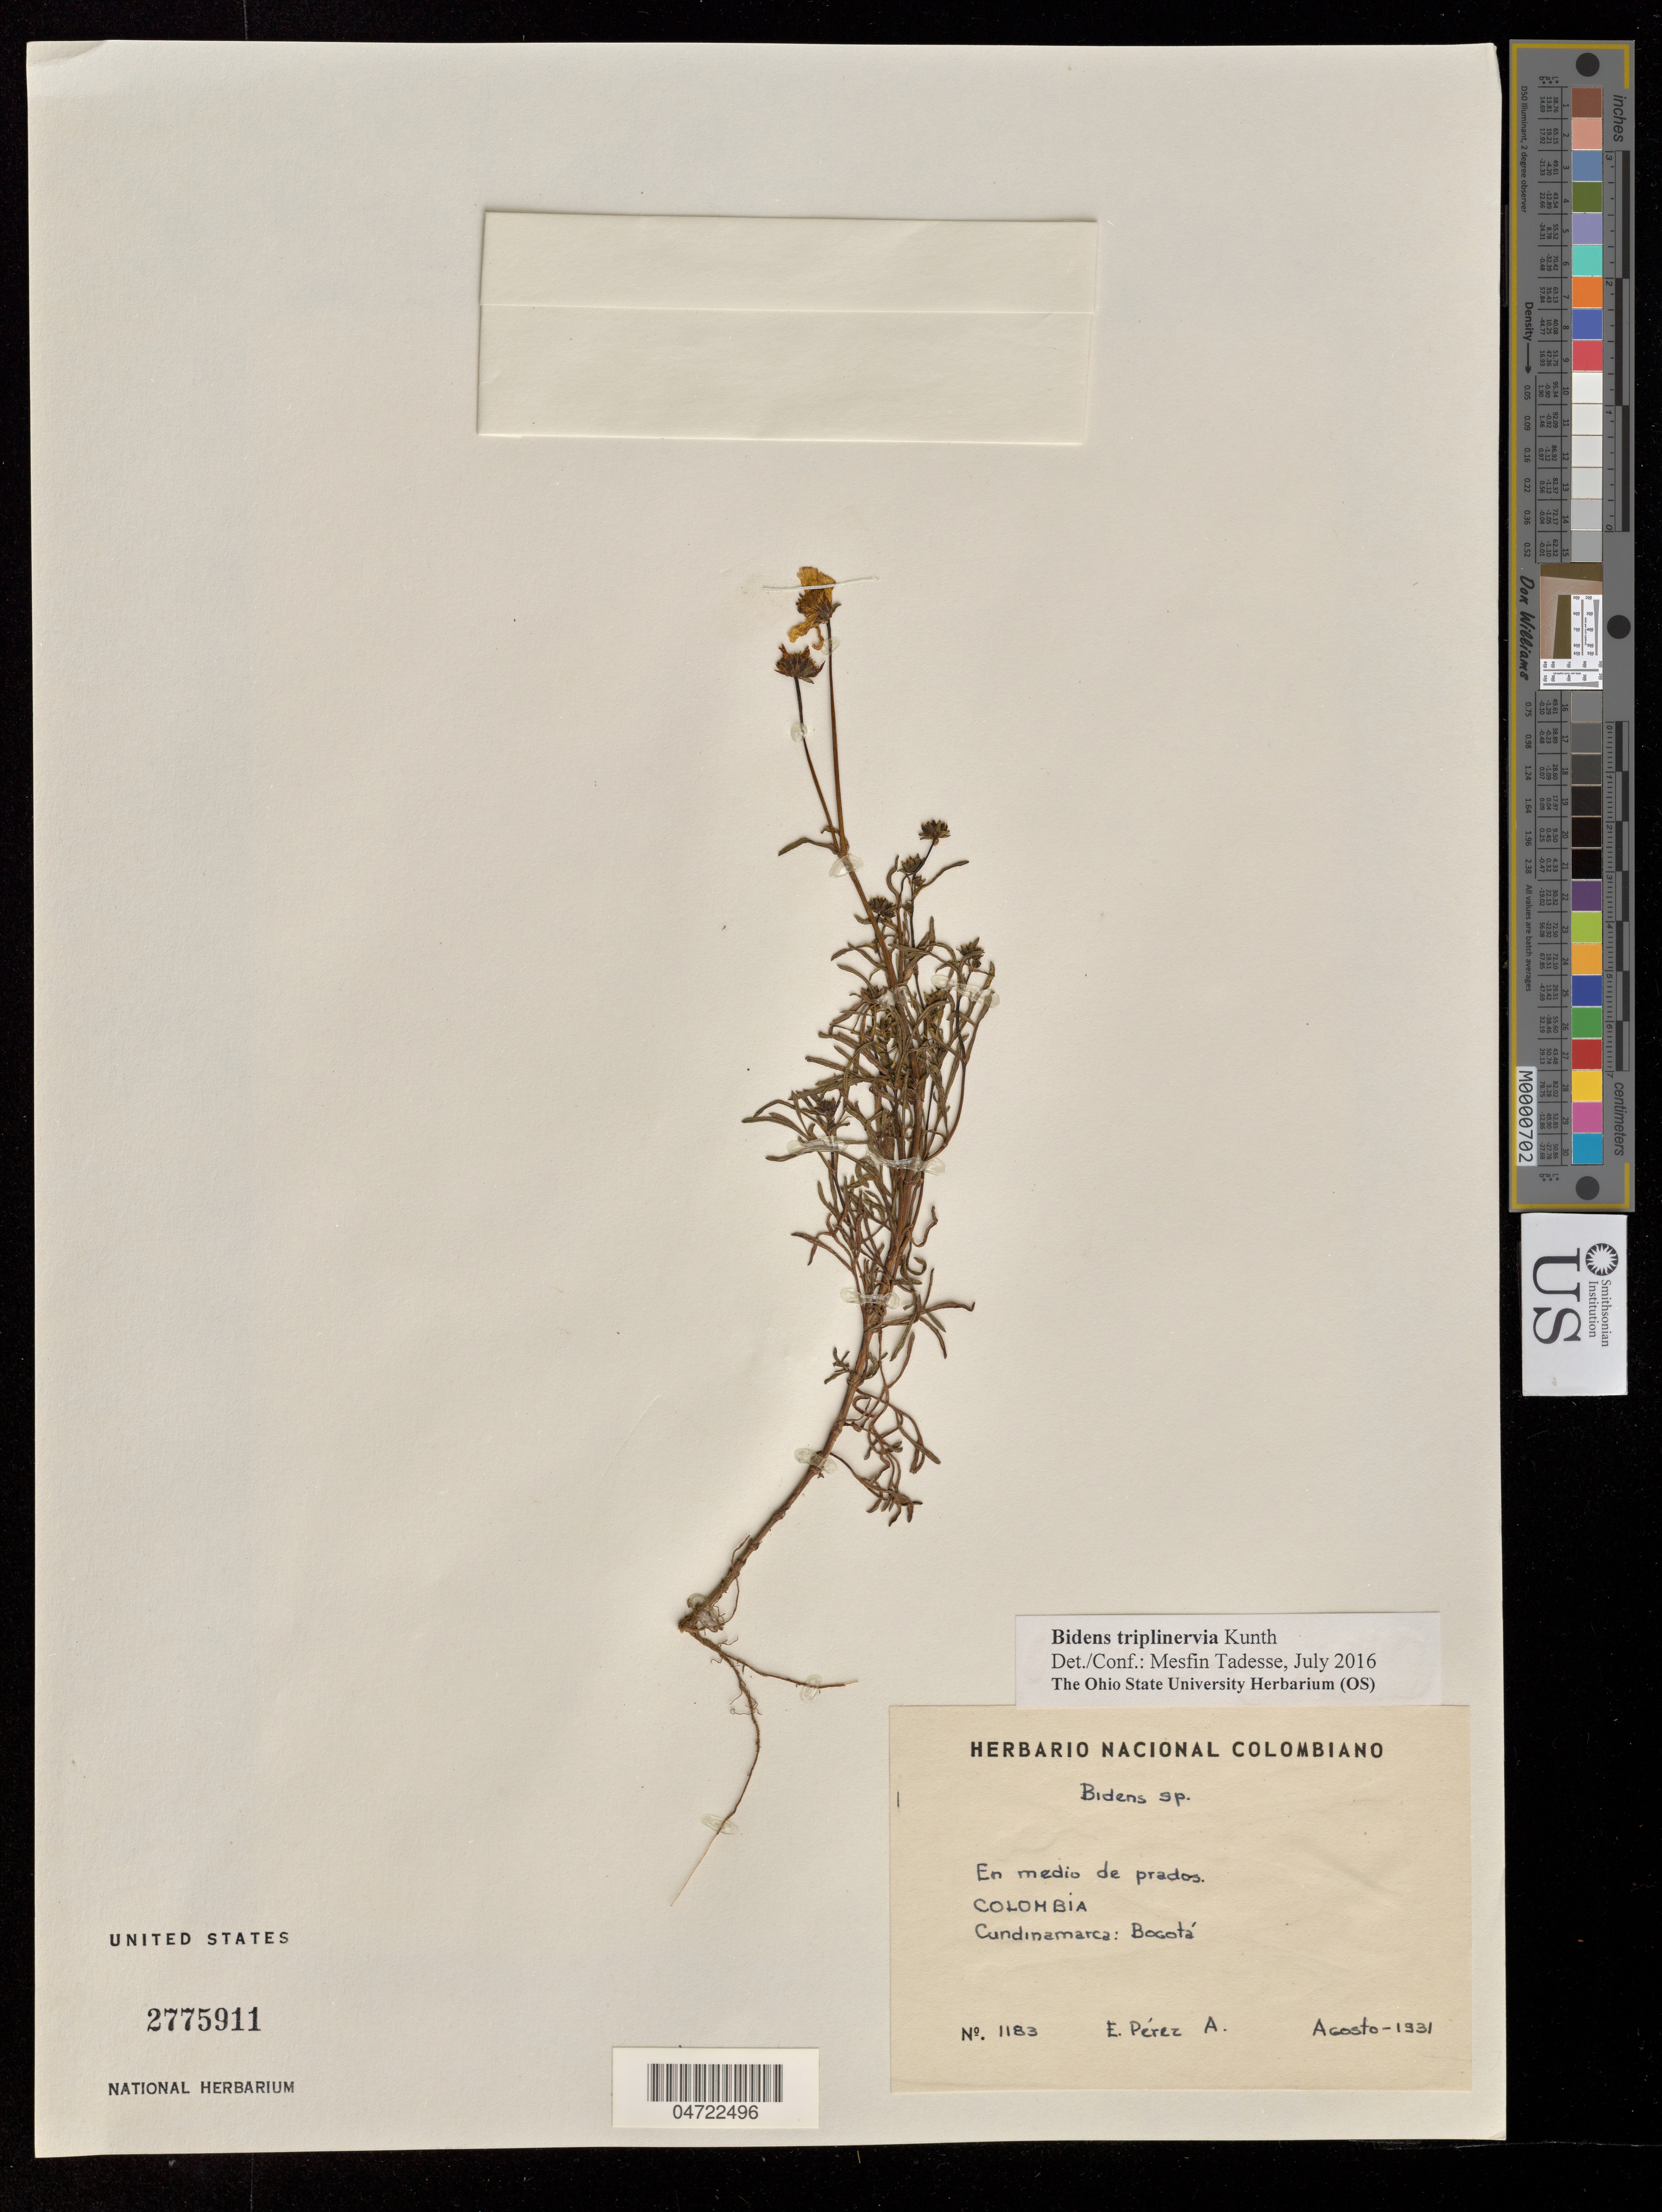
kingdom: Plantae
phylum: Tracheophyta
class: Magnoliopsida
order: Asterales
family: Asteraceae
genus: Bidens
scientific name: Bidens triplinervia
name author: Kunth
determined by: Tadesse, M.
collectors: E. Pérez Arbeláez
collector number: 1183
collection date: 1931-08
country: Colombia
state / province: Cundinamarca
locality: Bogota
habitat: En medio de prados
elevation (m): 4000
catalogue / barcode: US 2775911